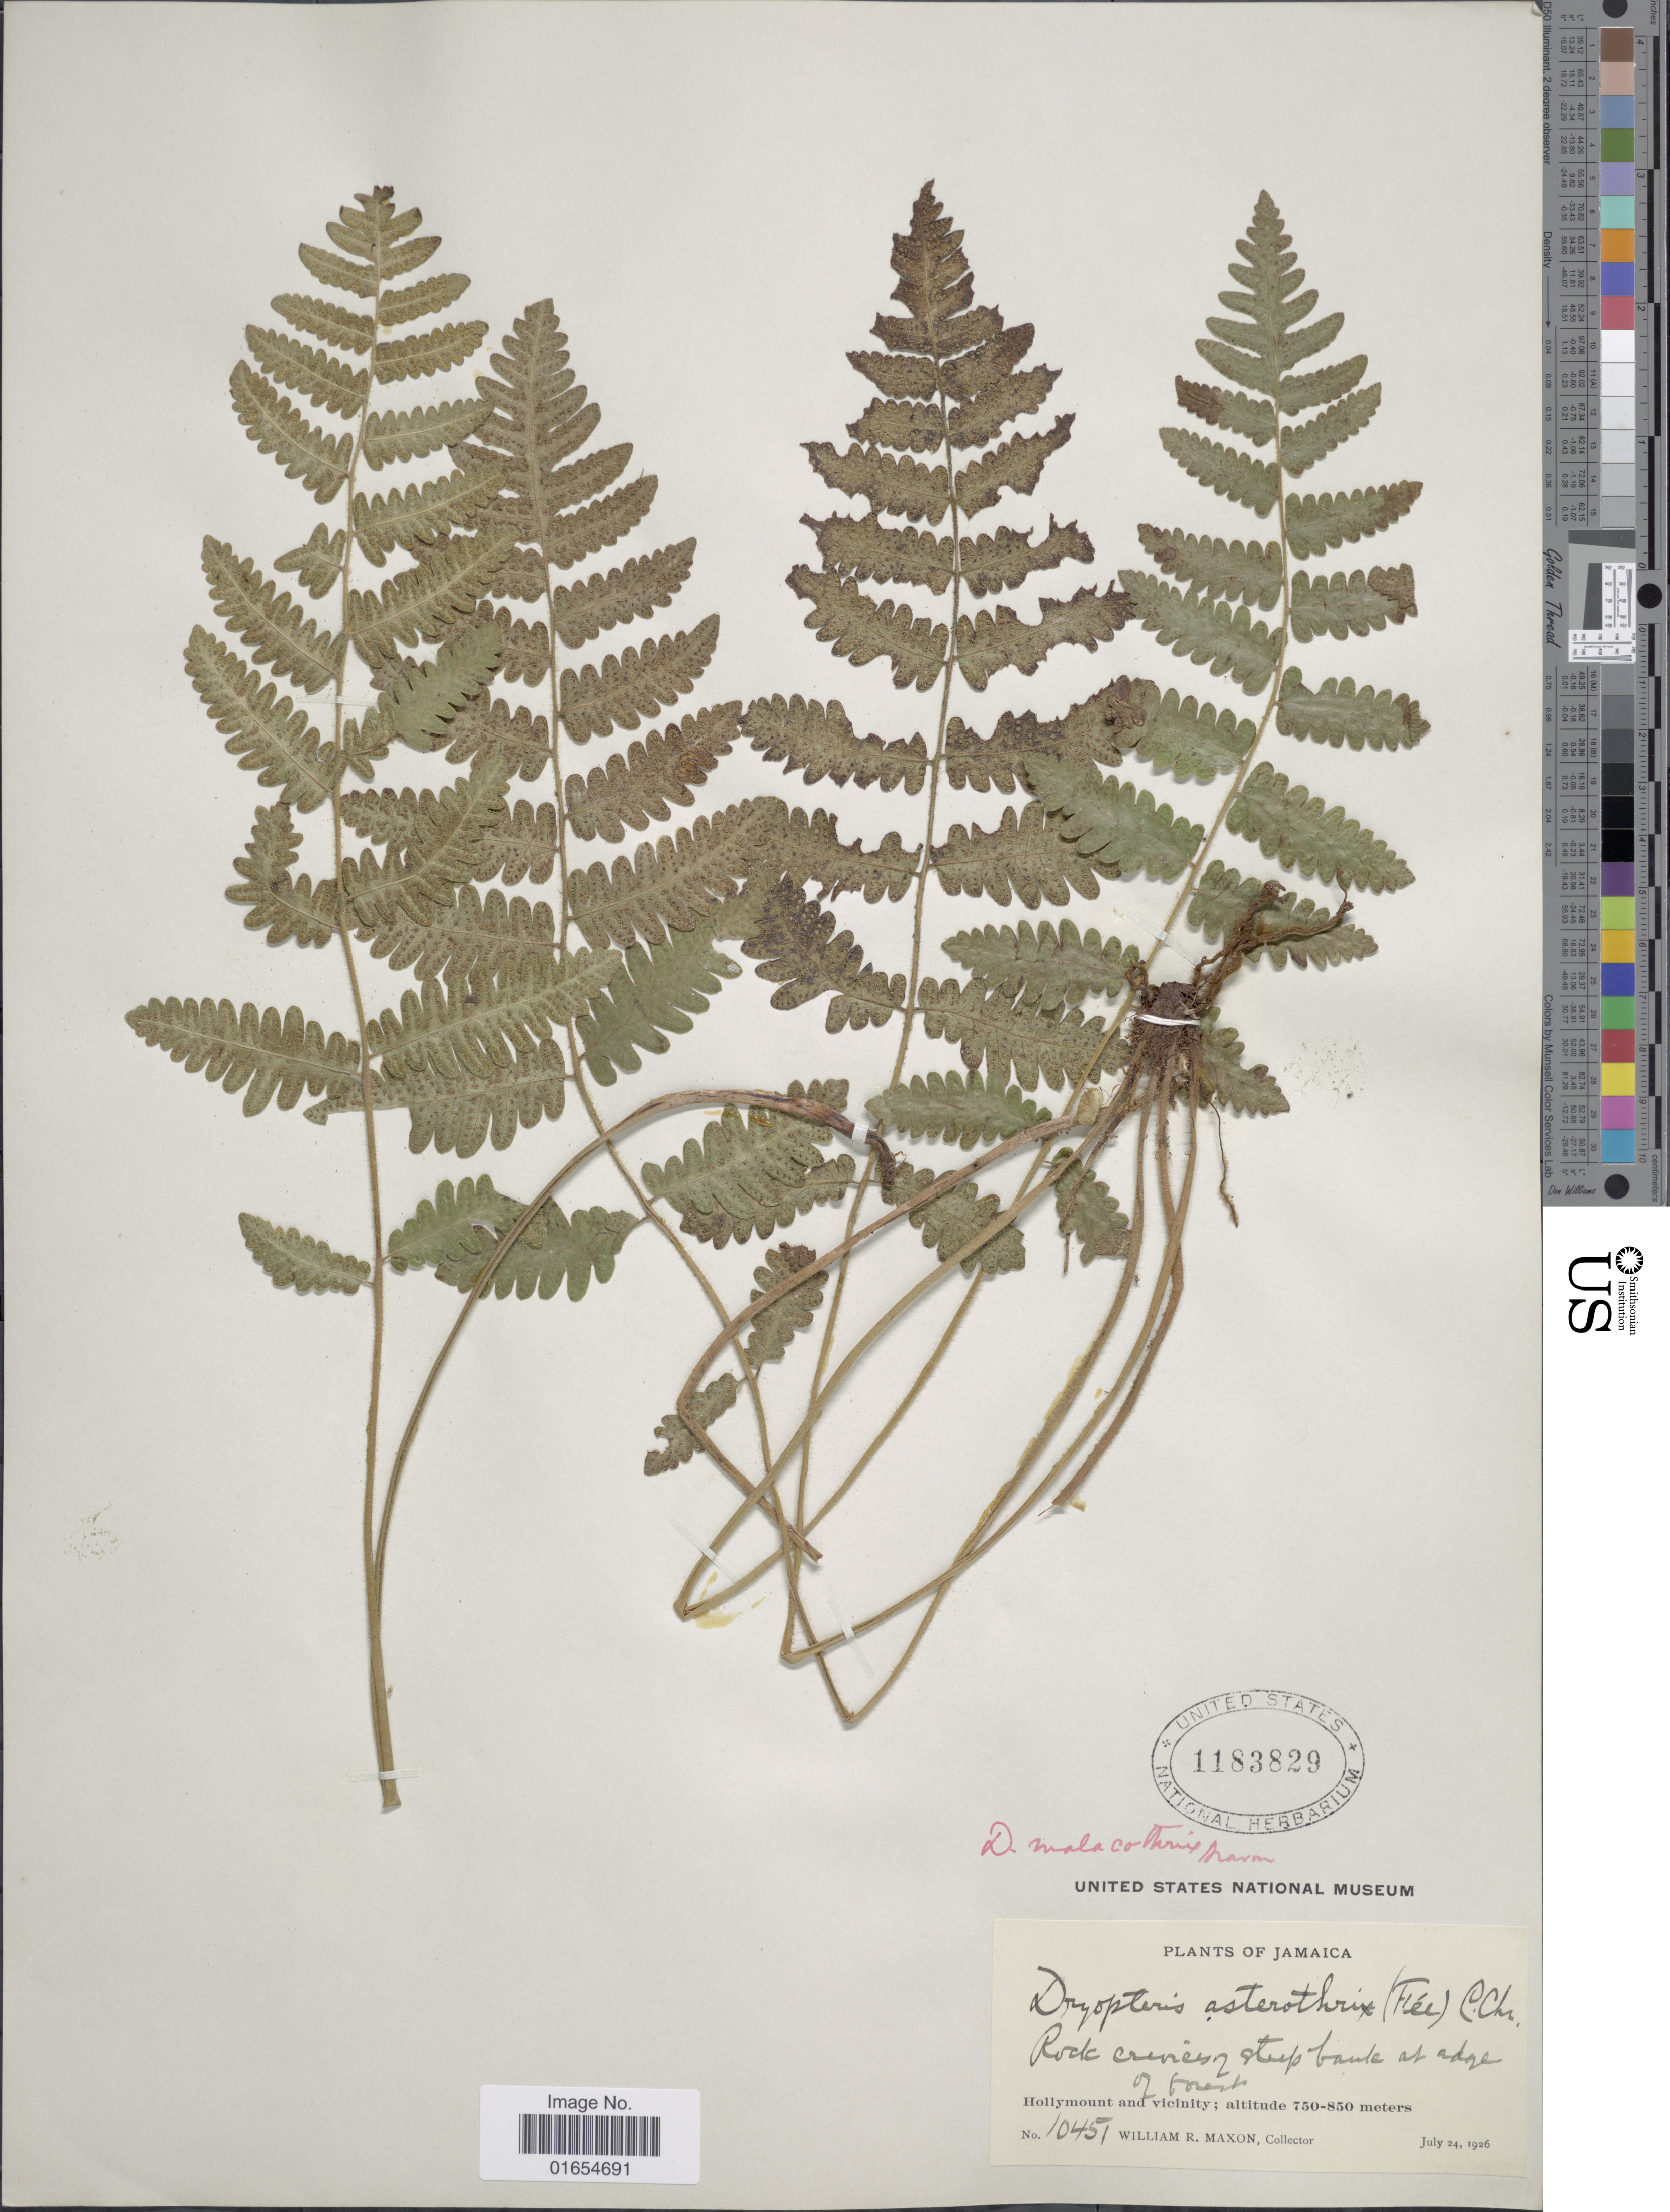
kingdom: Plantae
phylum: Tracheophyta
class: Polypodiopsida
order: Polypodiales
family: Thelypteridaceae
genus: Goniopteris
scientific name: Goniopteris pellita (Willd.) comb. nov., ined 2015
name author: (Willd.)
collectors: W. R. Maxon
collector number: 10451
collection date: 1926-07-24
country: Jamaica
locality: Hollymount and vicinity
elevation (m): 750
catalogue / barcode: US 1183829